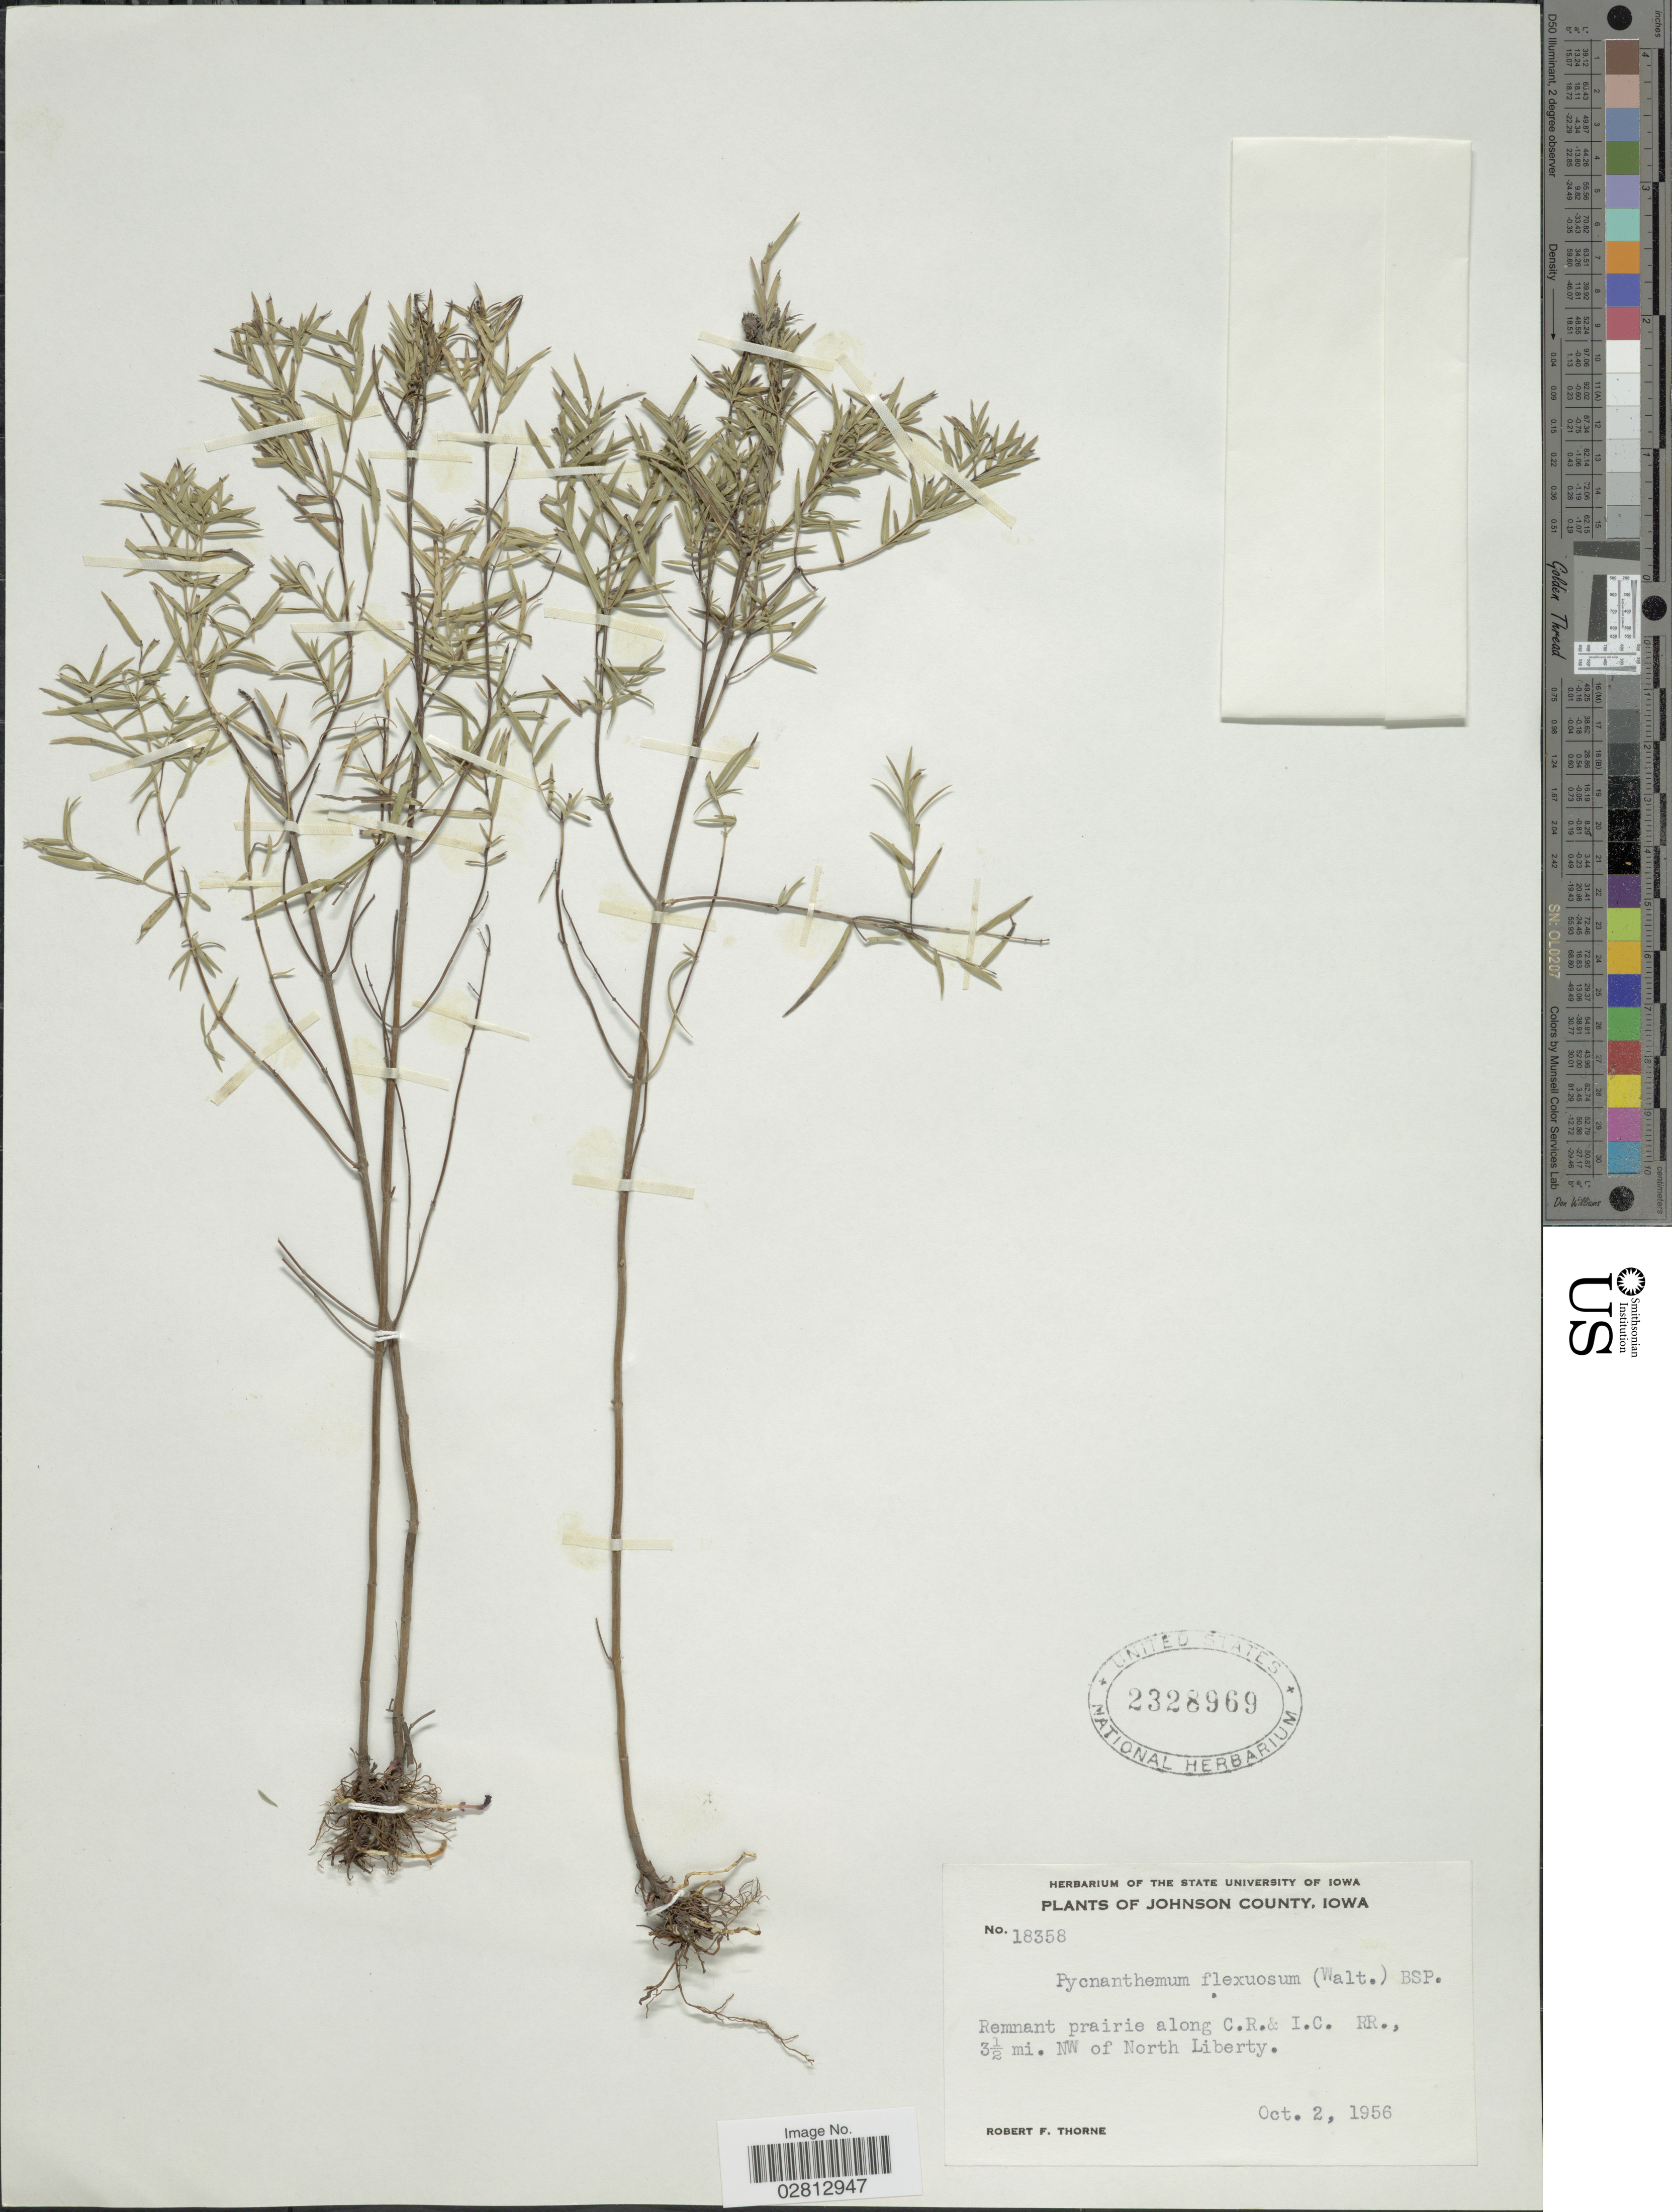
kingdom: Plantae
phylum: Tracheophyta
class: Magnoliopsida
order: Lamiales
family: Lamiaceae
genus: Pycnanthemum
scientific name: Pycnanthemum tenuifolium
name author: Schrad.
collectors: R. F. Thorne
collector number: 18358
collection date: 1956-10-02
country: United States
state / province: Iowa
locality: Johnson County. Remnant prairie along C.R. & I.C. RR., 3½ mi. NW of North Liberty.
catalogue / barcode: US 2328969